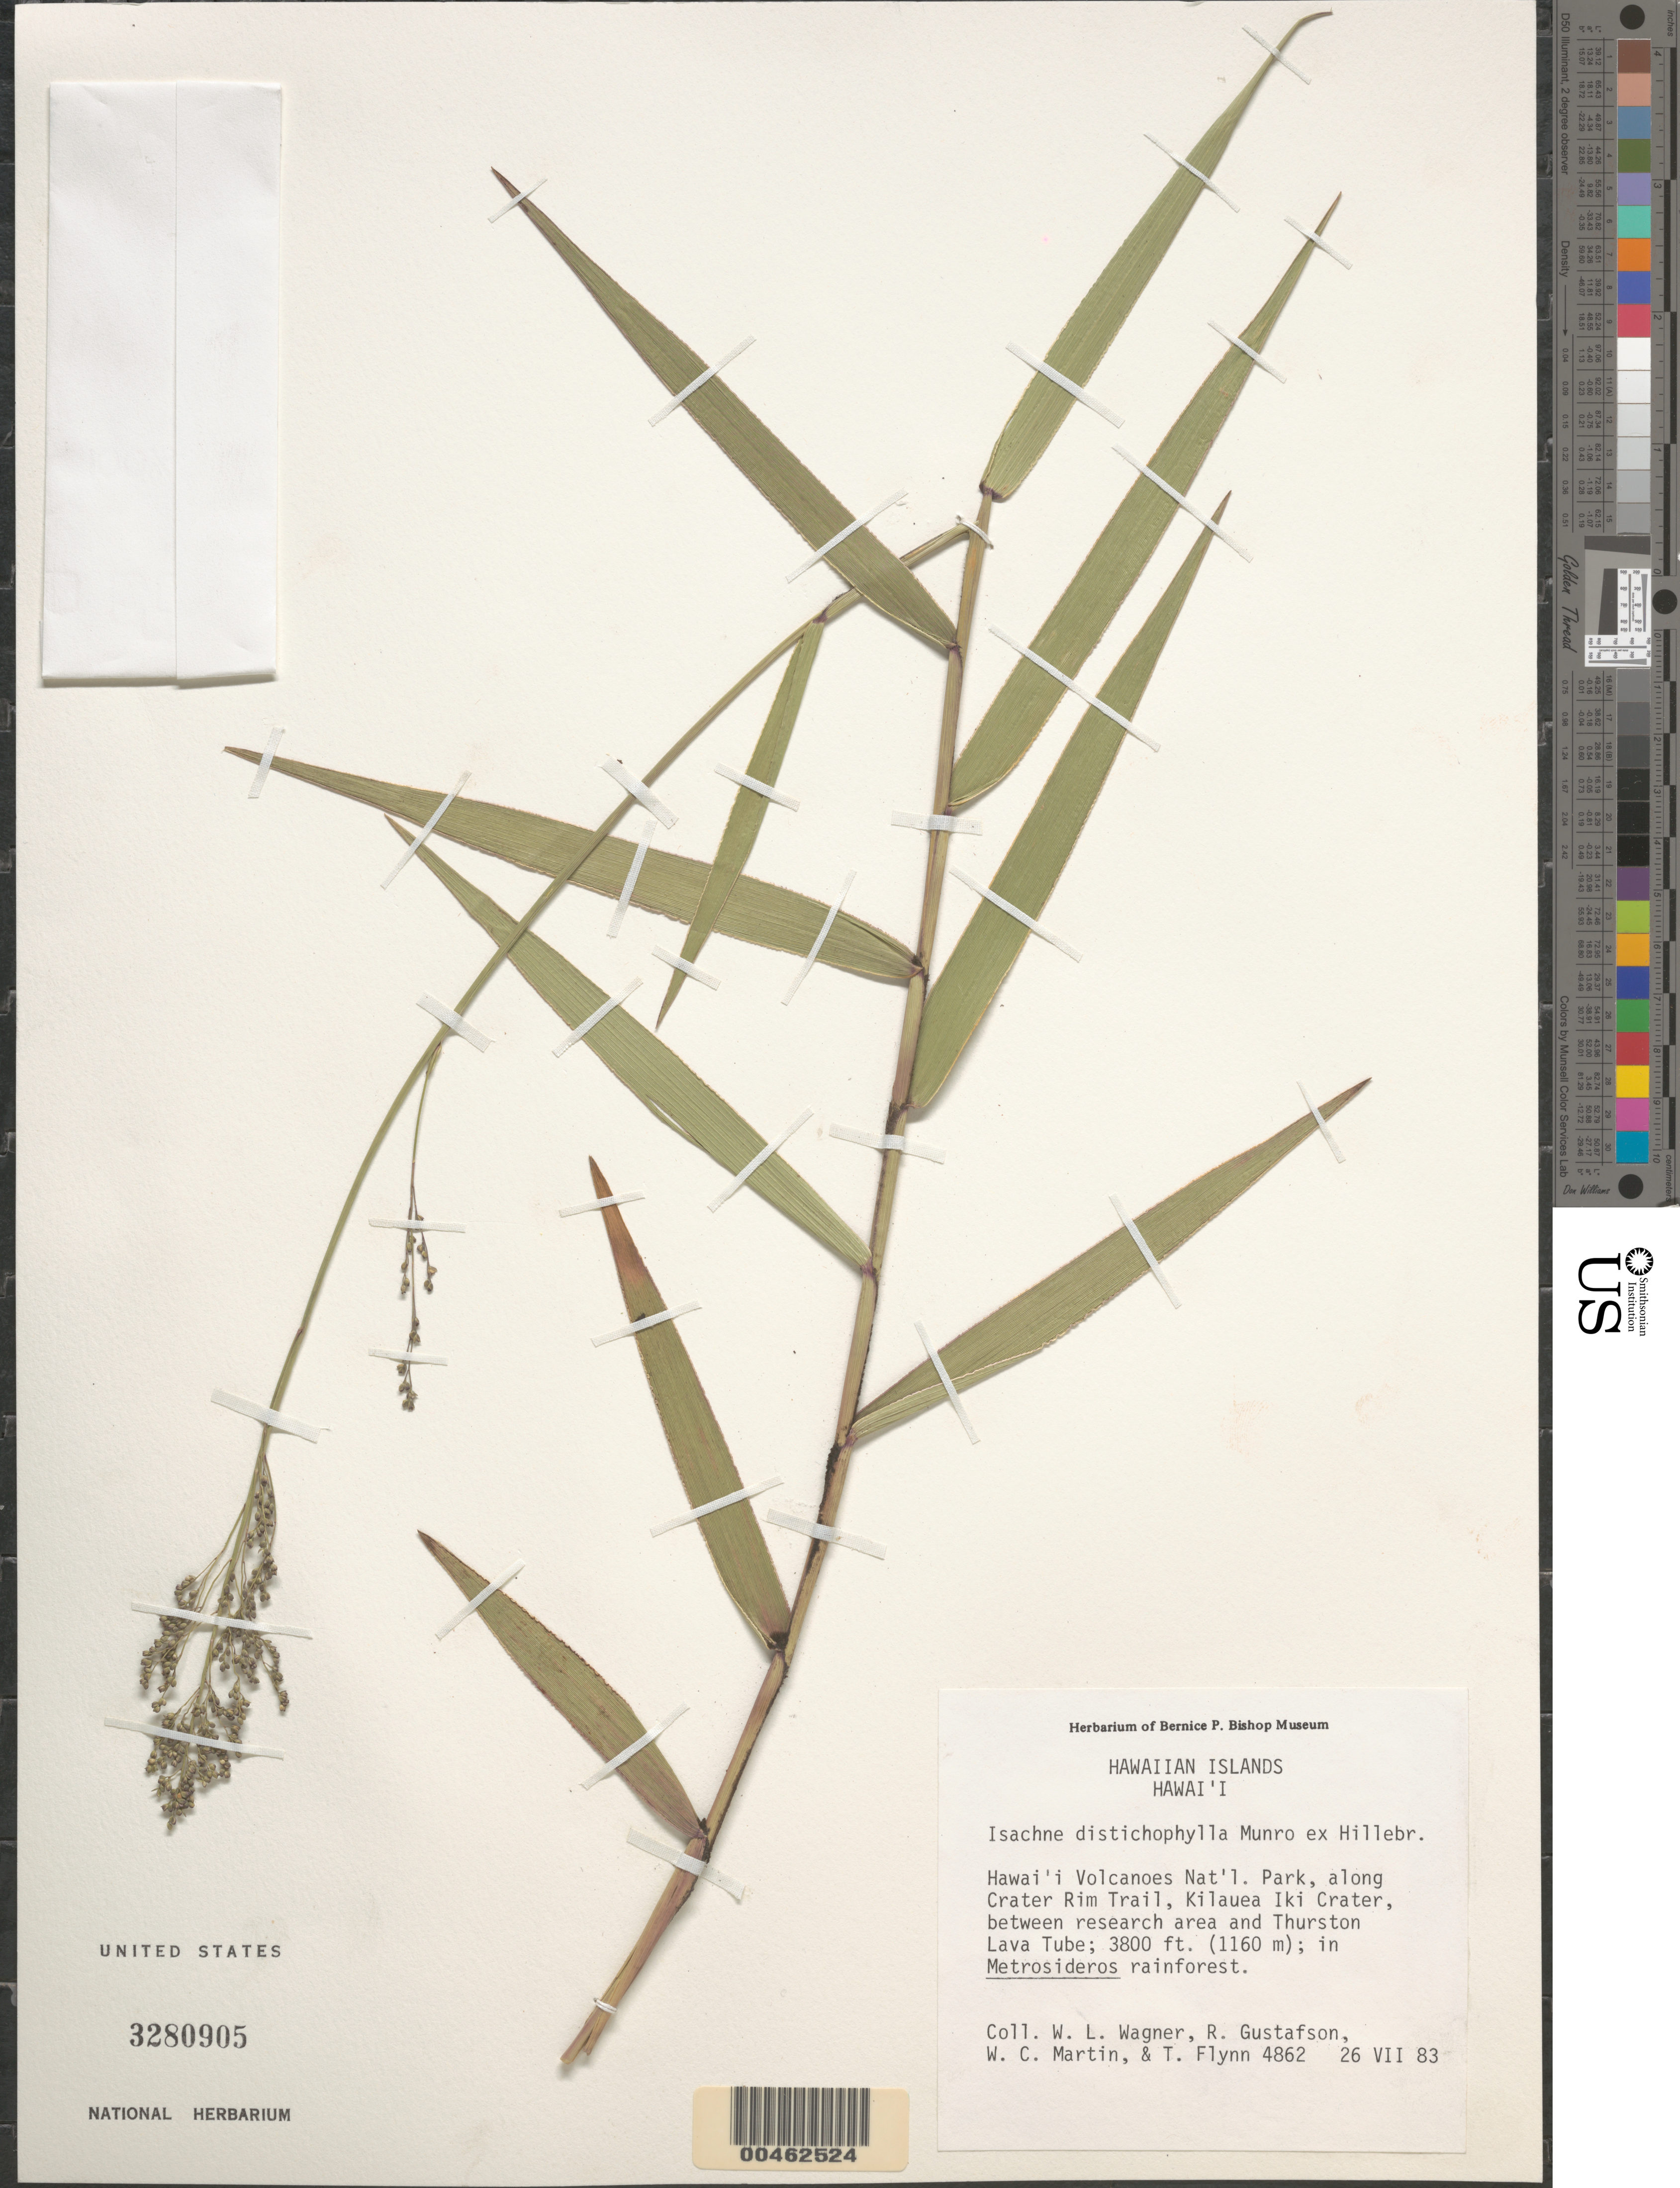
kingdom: Plantae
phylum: Tracheophyta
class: Liliopsida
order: Poales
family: Poaceae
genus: Isachne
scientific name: Isachne distichophylla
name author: Munro ex Hillebr.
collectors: W. L. Wagner, R. Gustafson, W. C. Martin & T. W. Flynn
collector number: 4862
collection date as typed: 26 Jul 1983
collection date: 1983-07-26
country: United States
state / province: Hawaii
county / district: Hawaii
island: Hawaii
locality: Hawai'i Volcanoes Nat'l. park, along Crater Rim Trail, Kilauea Iki Crater, between research area and Thurston Lava Tube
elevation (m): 1158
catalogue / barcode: US 3280905